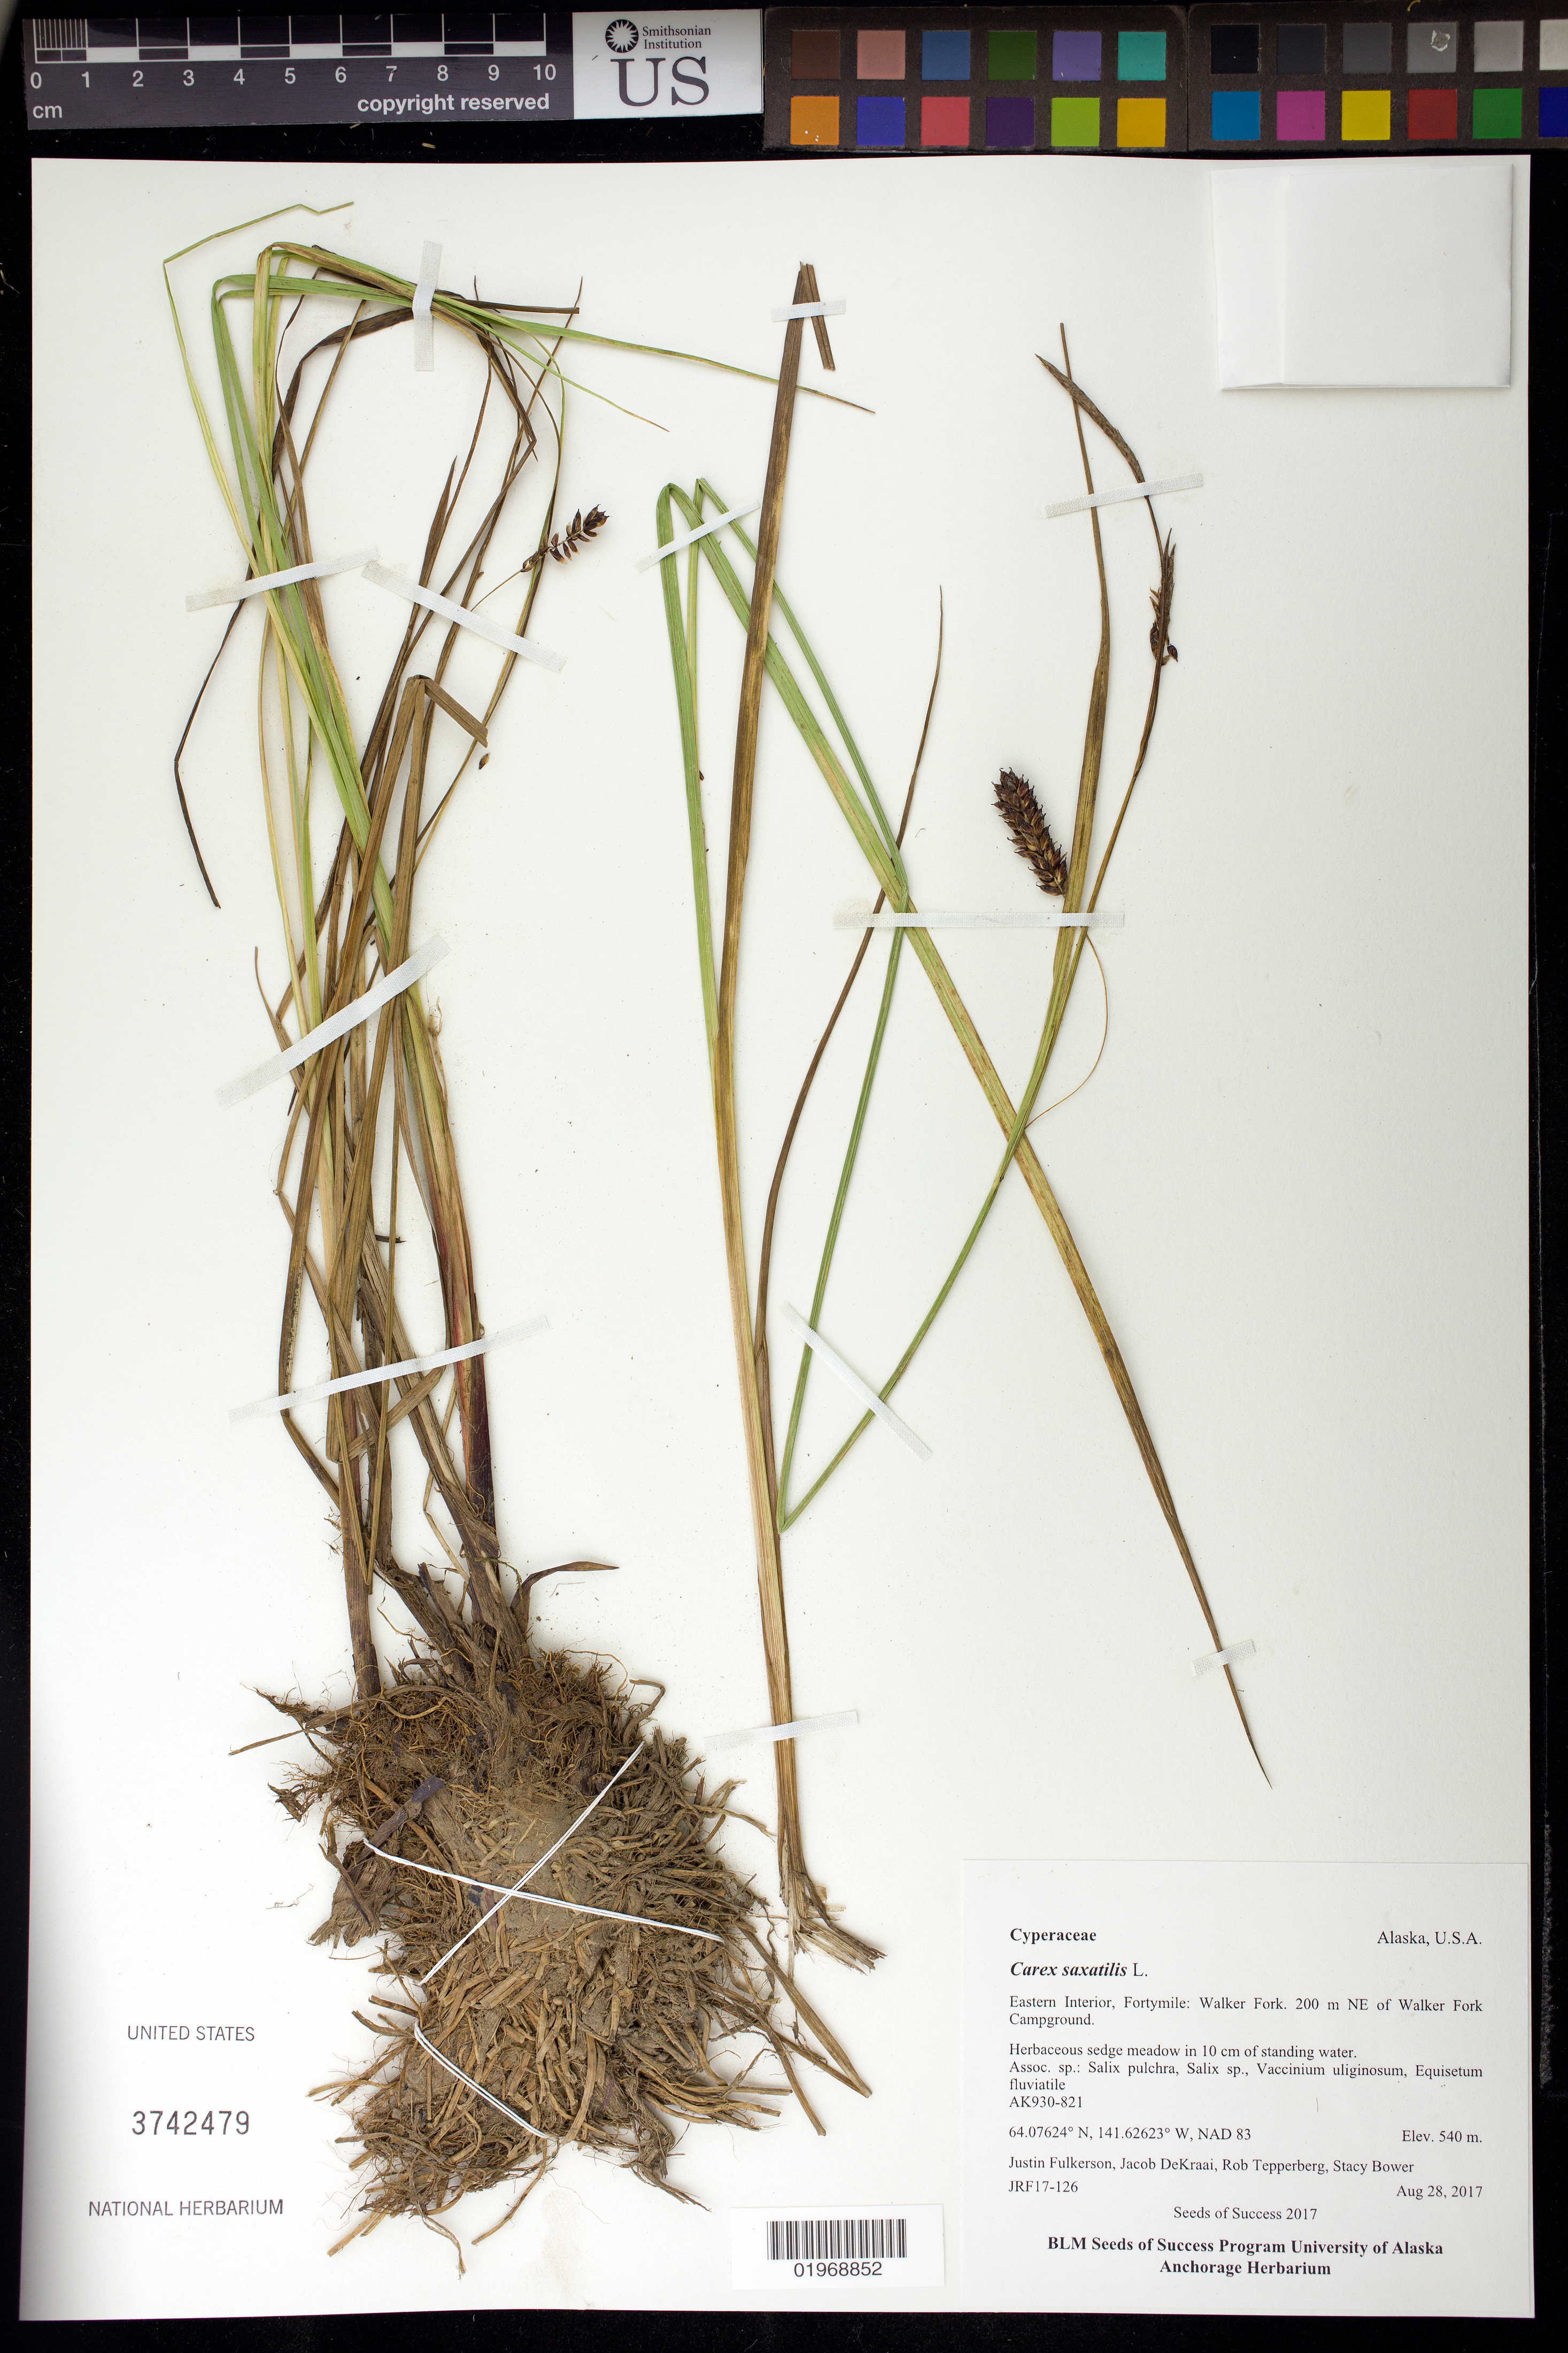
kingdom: Plantae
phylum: Tracheophyta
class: Liliopsida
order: Poales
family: Cyperaceae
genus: Carex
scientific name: Carex saxatilis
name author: L.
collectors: J. Fulkerson, J. DeKraai, R. Tepperberg & S. Bower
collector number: JRF17-126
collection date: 2017-08-28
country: United States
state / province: Alaska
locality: Eastern Interior, Fortymile, Walker Fork. 200 m NE of Walker Fork Campground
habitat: Herbaceous sedge meadow in 10 cm of standing water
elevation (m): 540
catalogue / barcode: US 3742479